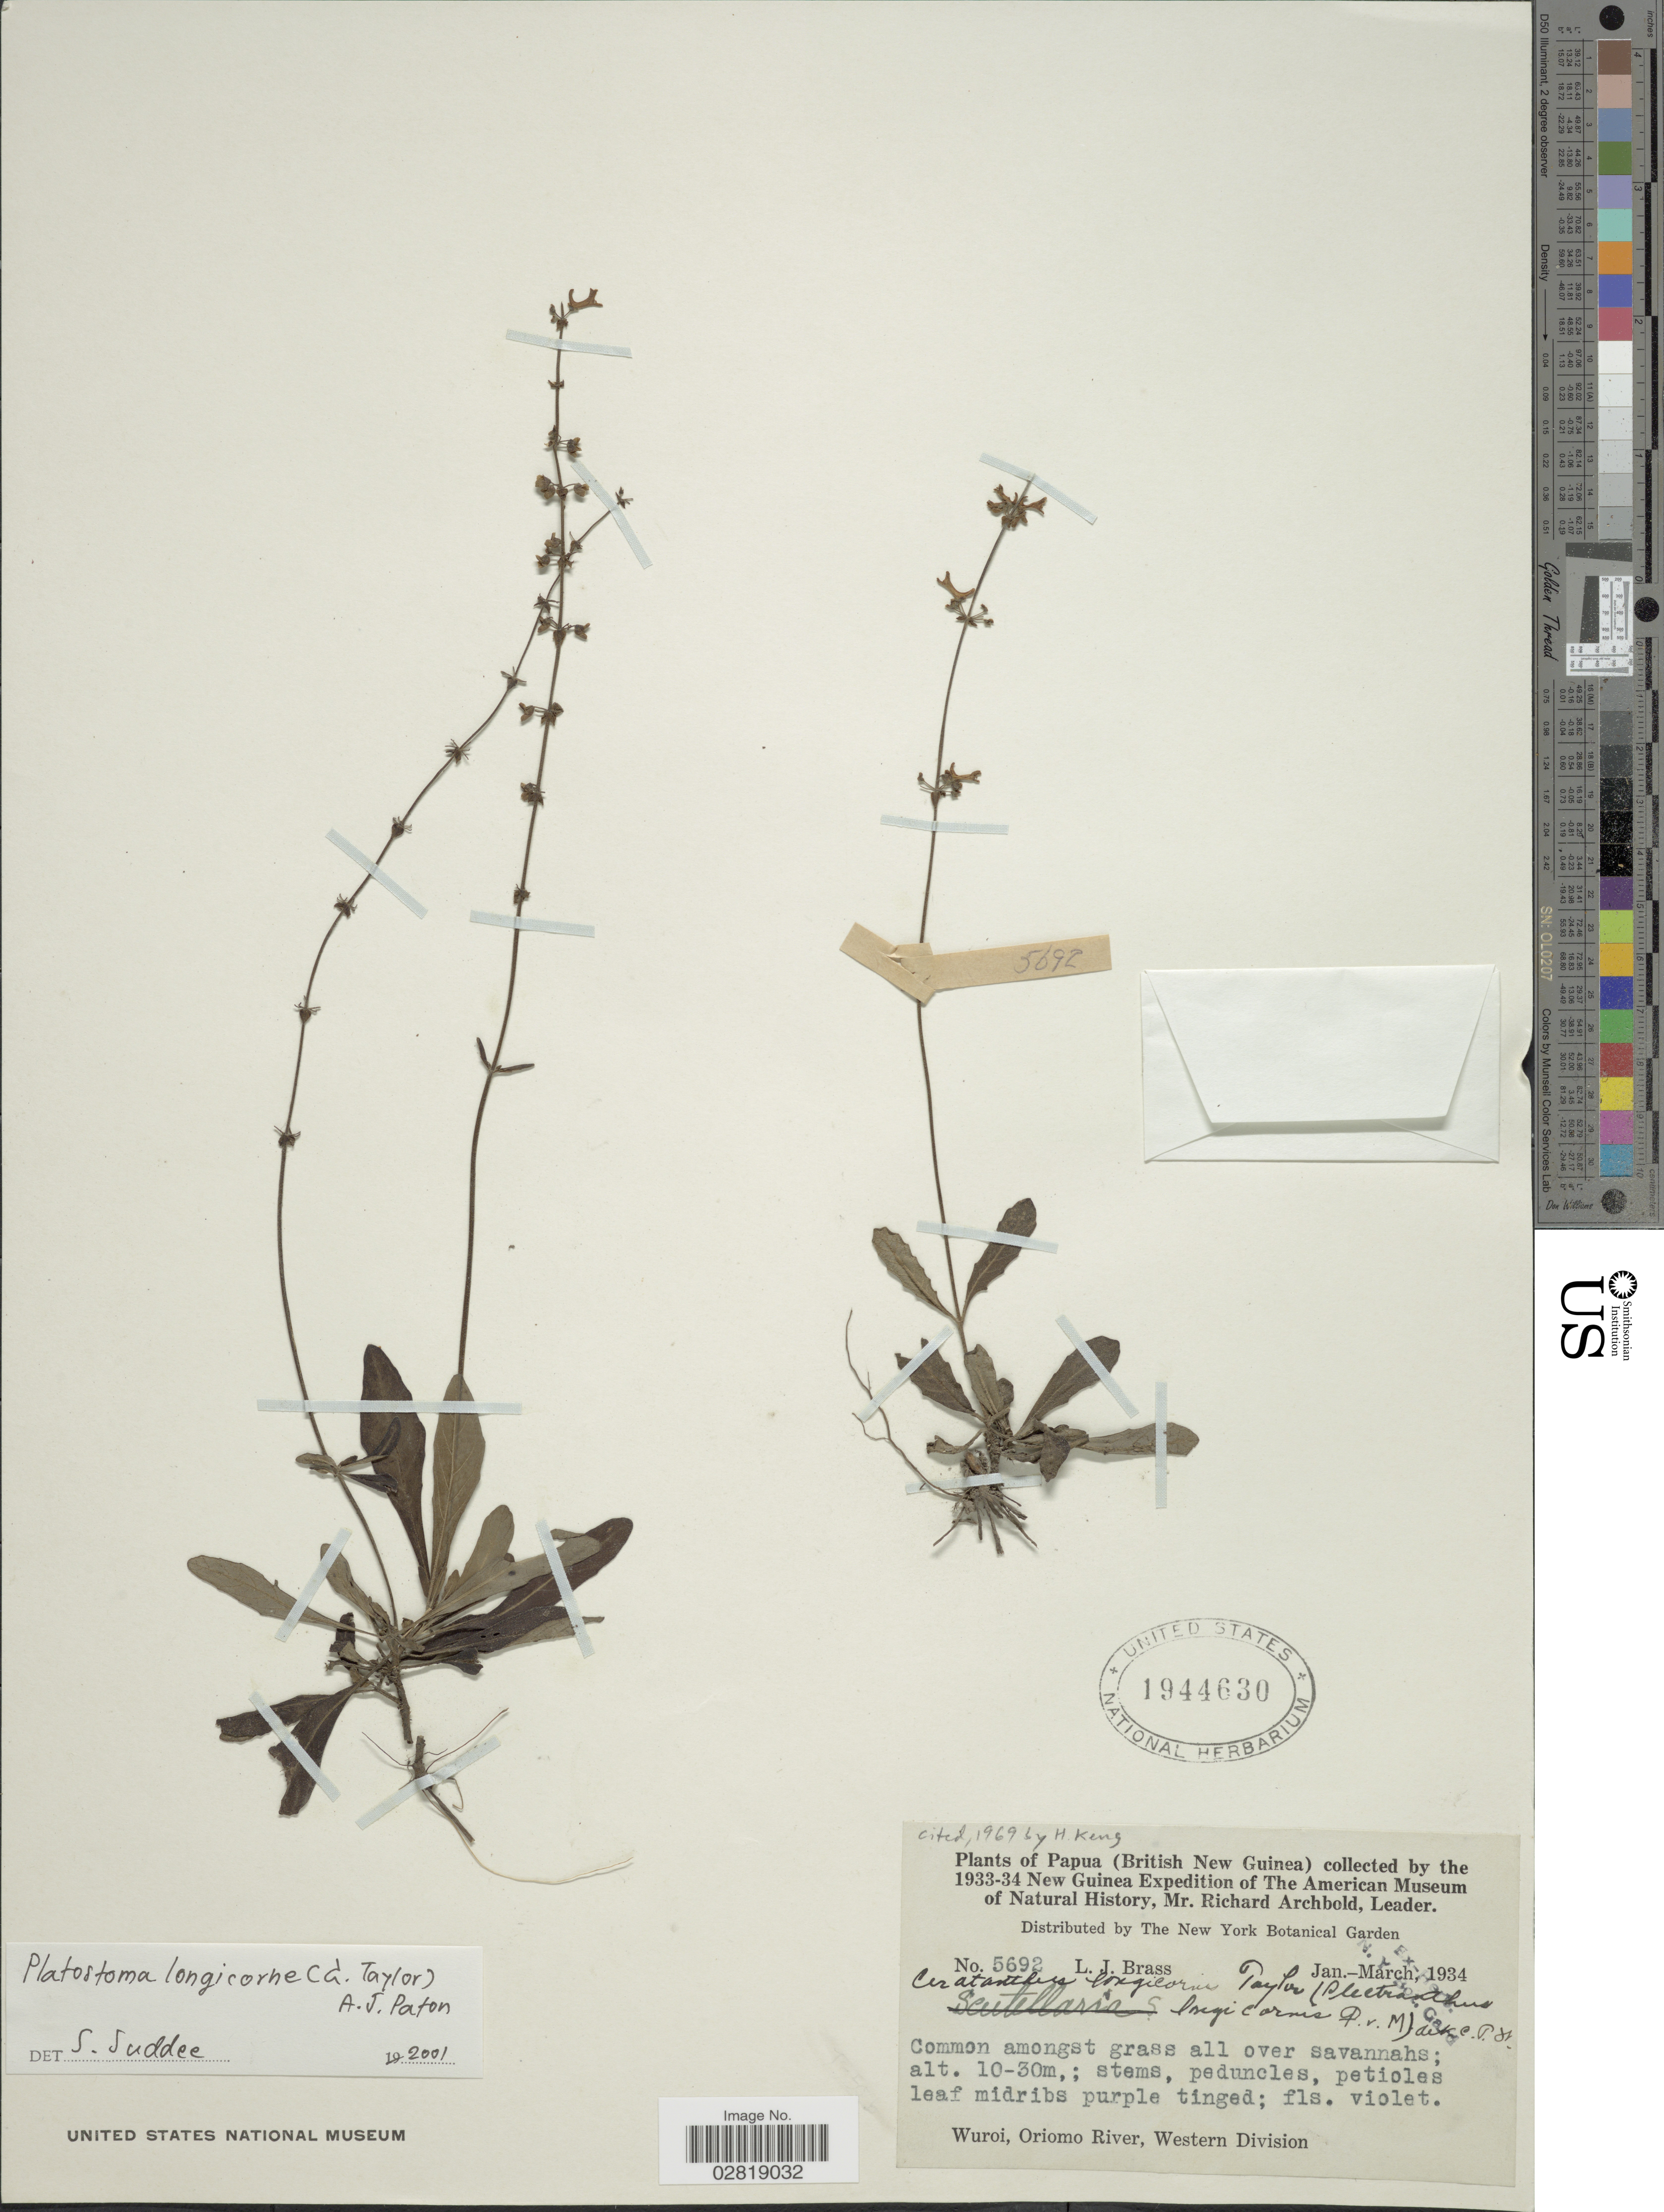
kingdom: Plantae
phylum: Tracheophyta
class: Magnoliopsida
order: Lamiales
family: Lamiaceae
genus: Platostoma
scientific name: Platostoma longicorne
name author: (F. Muell.) A.J. Paton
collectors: L. J. Brass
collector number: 5692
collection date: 1934-01/1934-03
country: Papua New Guinea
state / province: Manus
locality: Papua (British New Guinea). Wuroi, Oriomo River, Western Division.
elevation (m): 10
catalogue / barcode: US 1944630